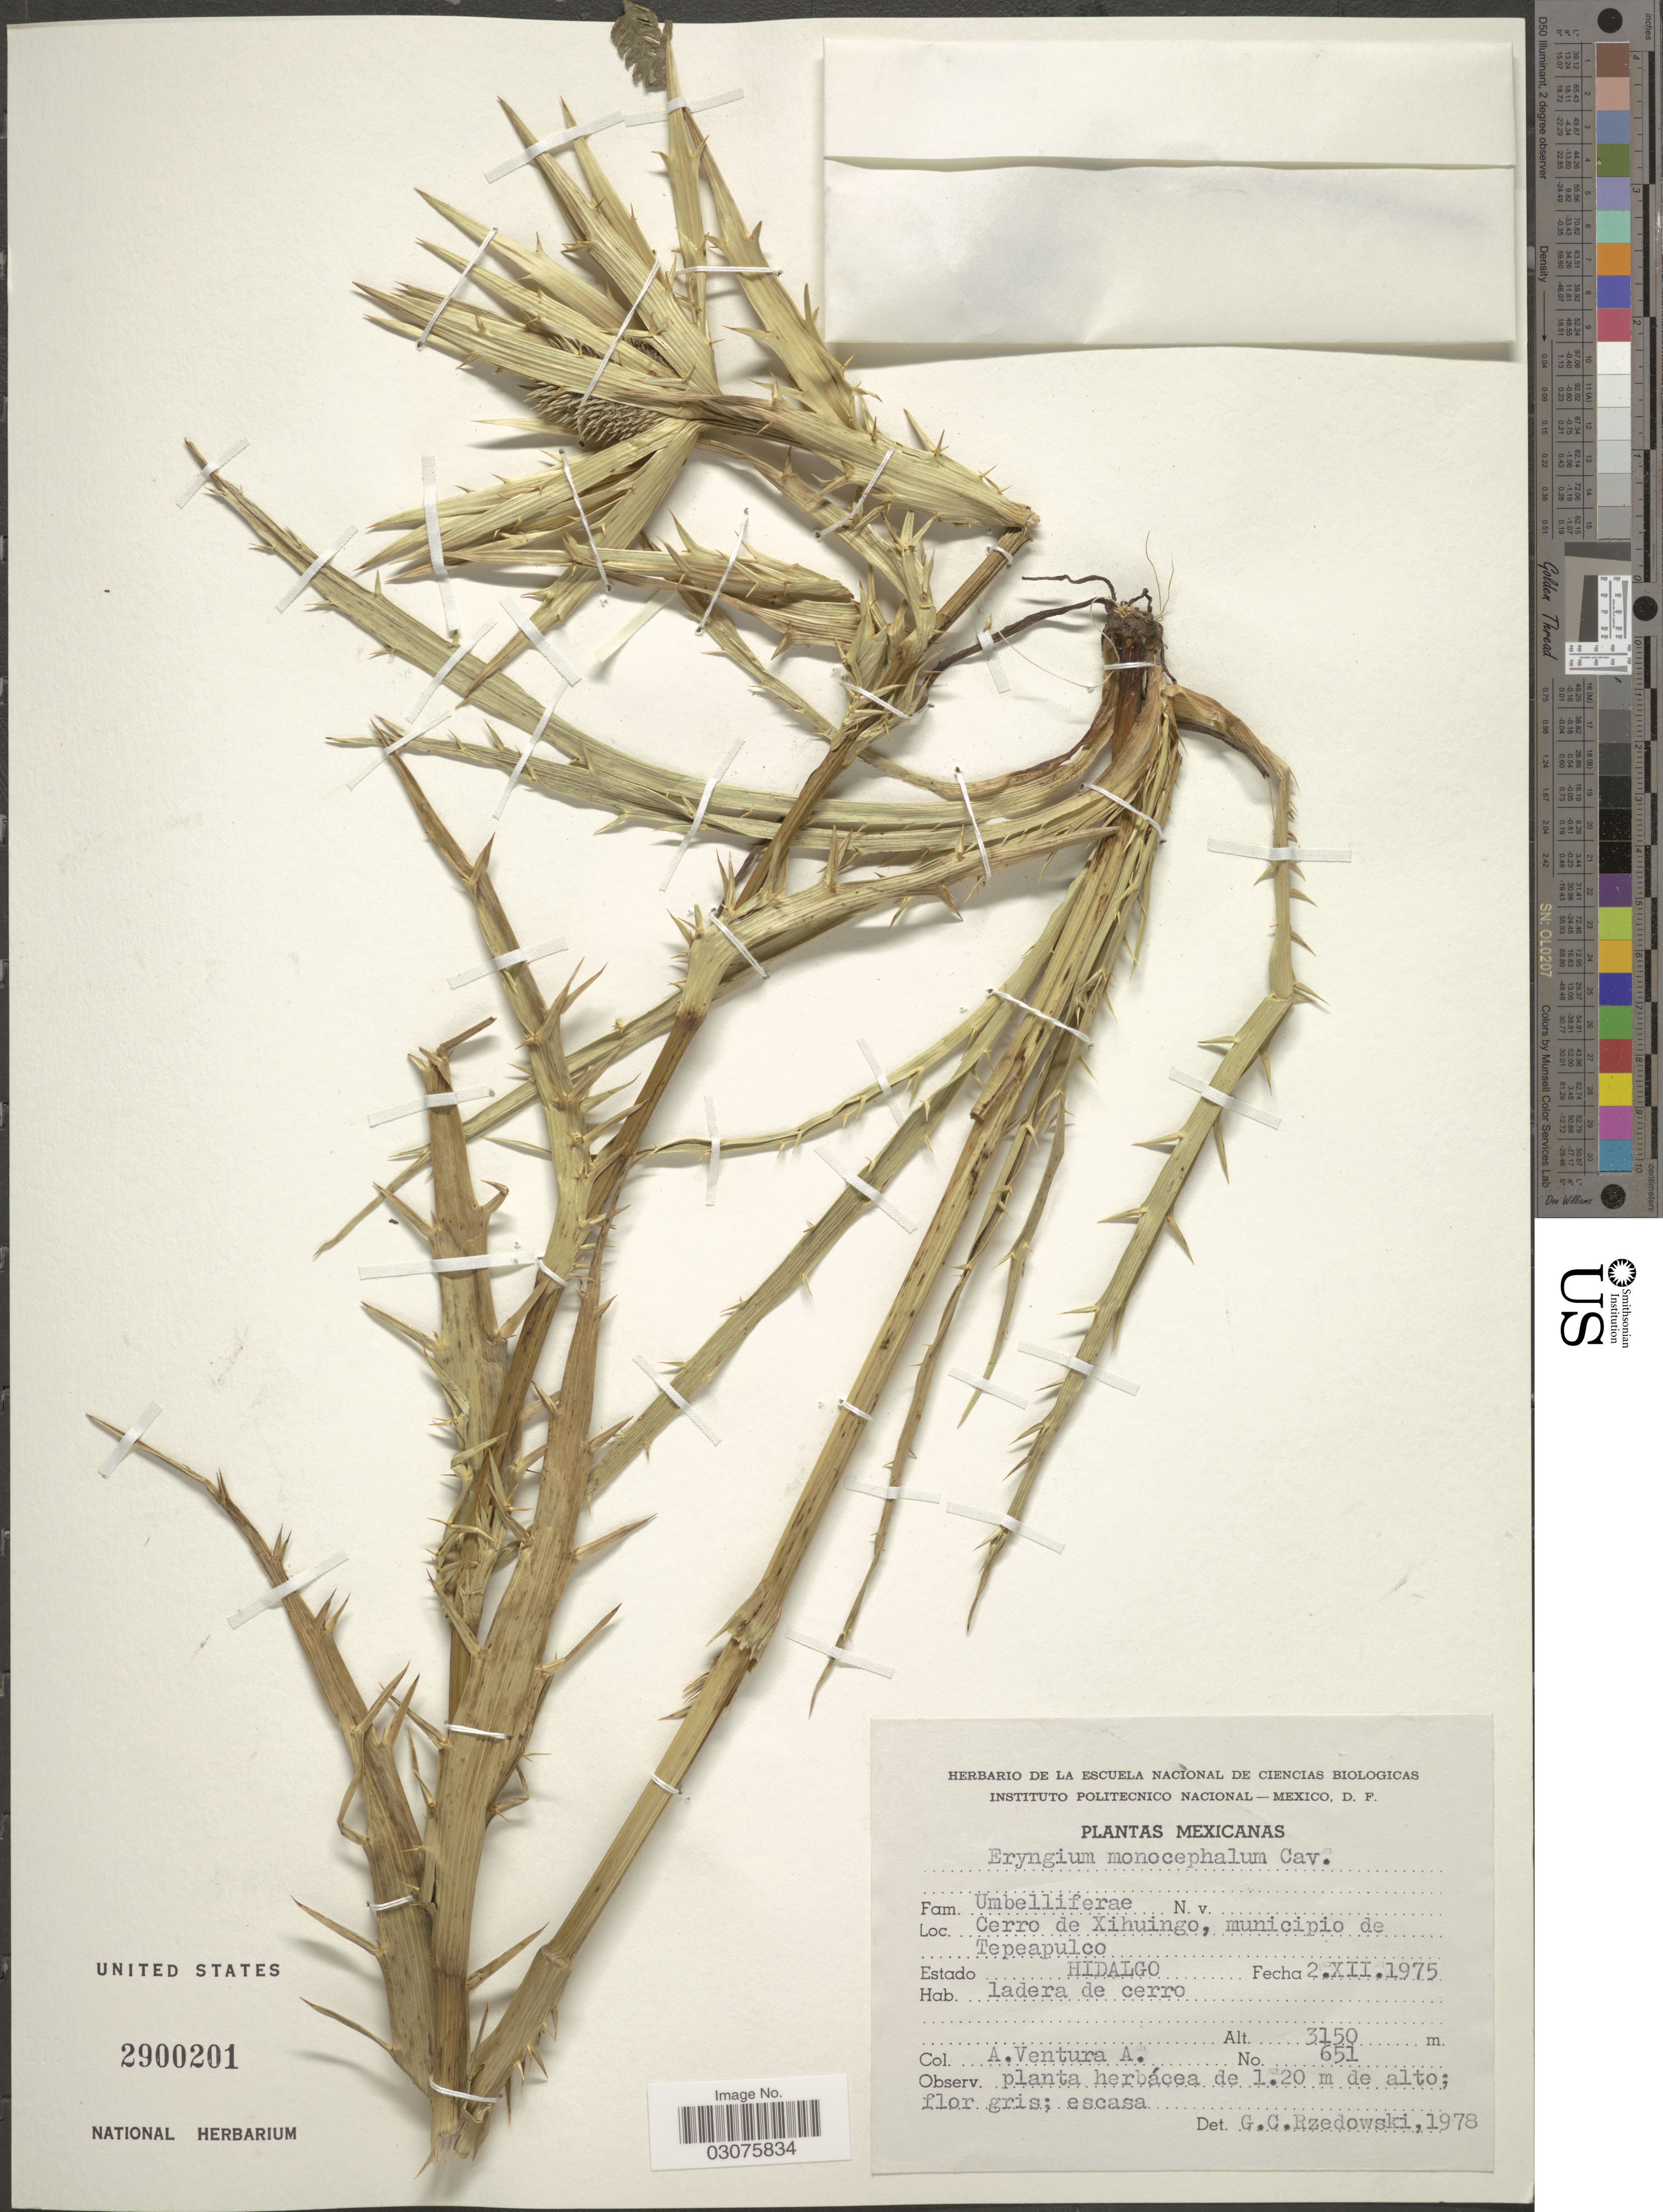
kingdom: Plantae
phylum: Tracheophyta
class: Magnoliopsida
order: Apiales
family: Apiaceae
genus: Eryngium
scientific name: Eryngium monocephalum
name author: Cav.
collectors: A. Ventura A.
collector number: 651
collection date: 1975-12-02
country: Mexico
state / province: Hidalgo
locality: Cerro de Xihuingo, municipio de Tepeapulco. Estado Hidalgo.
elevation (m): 3150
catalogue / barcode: US 2900201